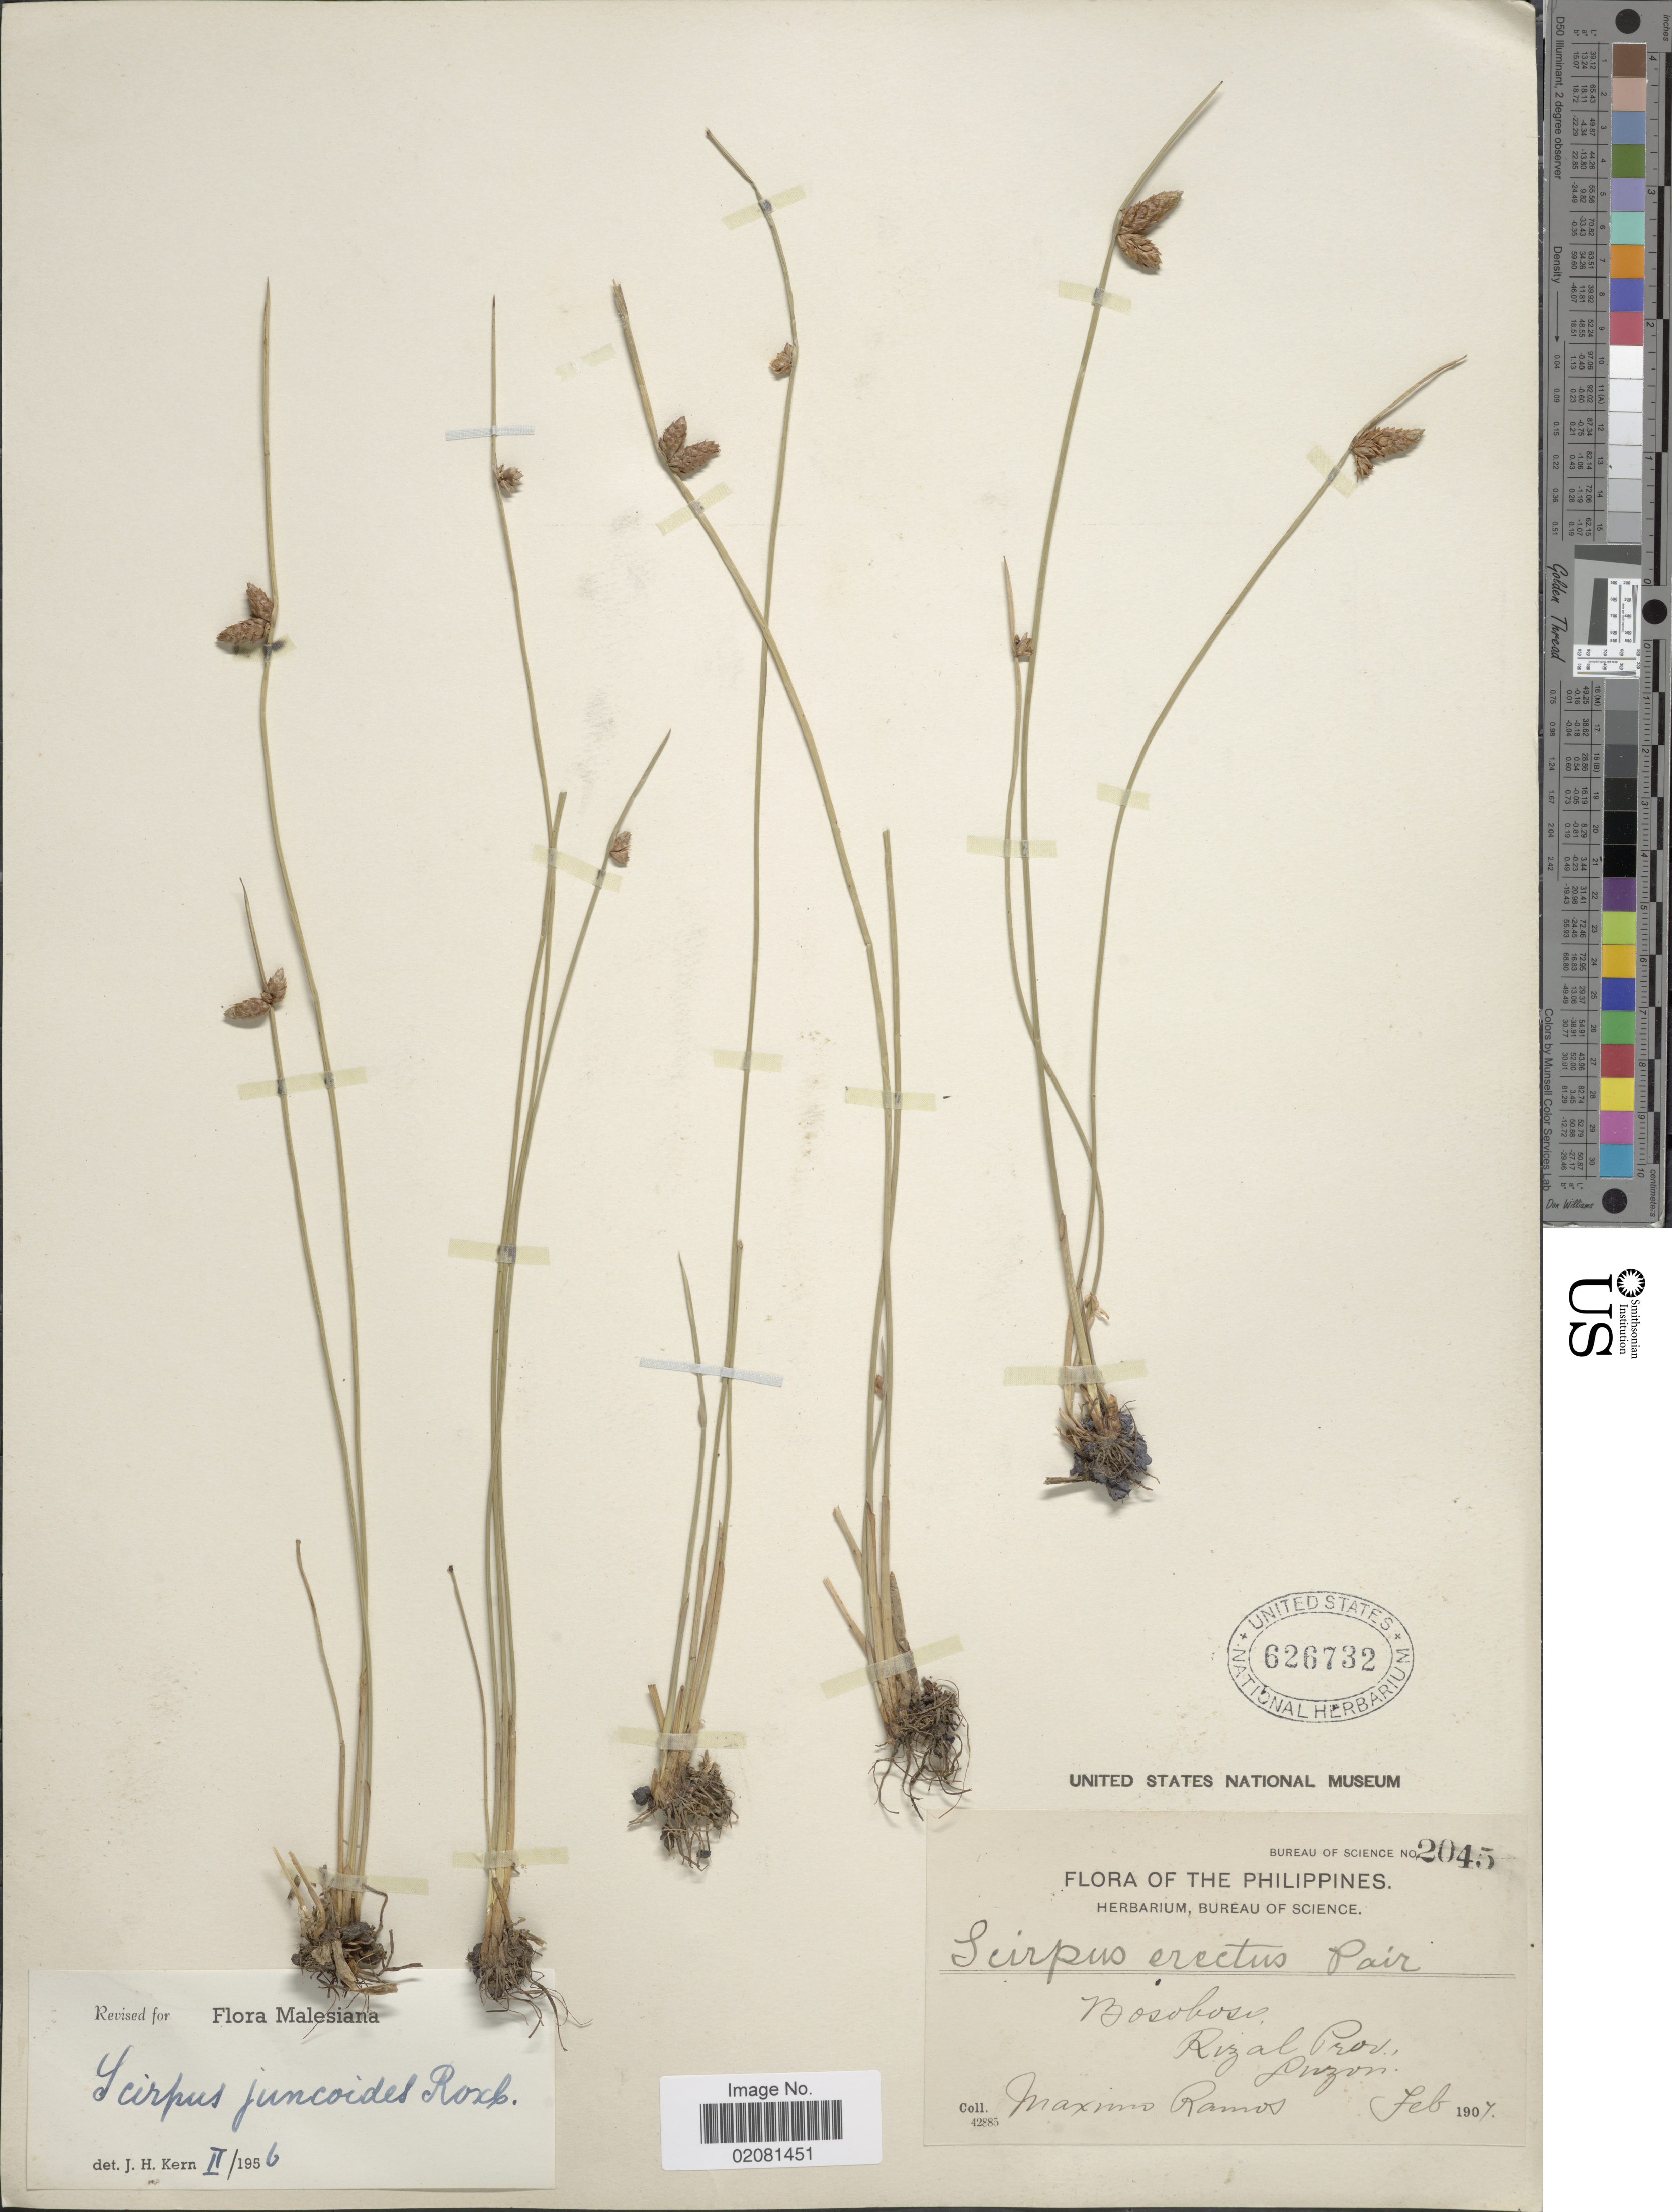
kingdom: Plantae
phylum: Tracheophyta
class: Liliopsida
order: Poales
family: Cyperaceae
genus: Schoenoplectus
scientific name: Schoenoplectus juncoides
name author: (Roxb.) Palla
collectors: M. Ramos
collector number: Bureau of Science 2045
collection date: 1907-02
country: Philippines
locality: Bosoboso. Rizal Prov., Luzon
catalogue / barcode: US 626732